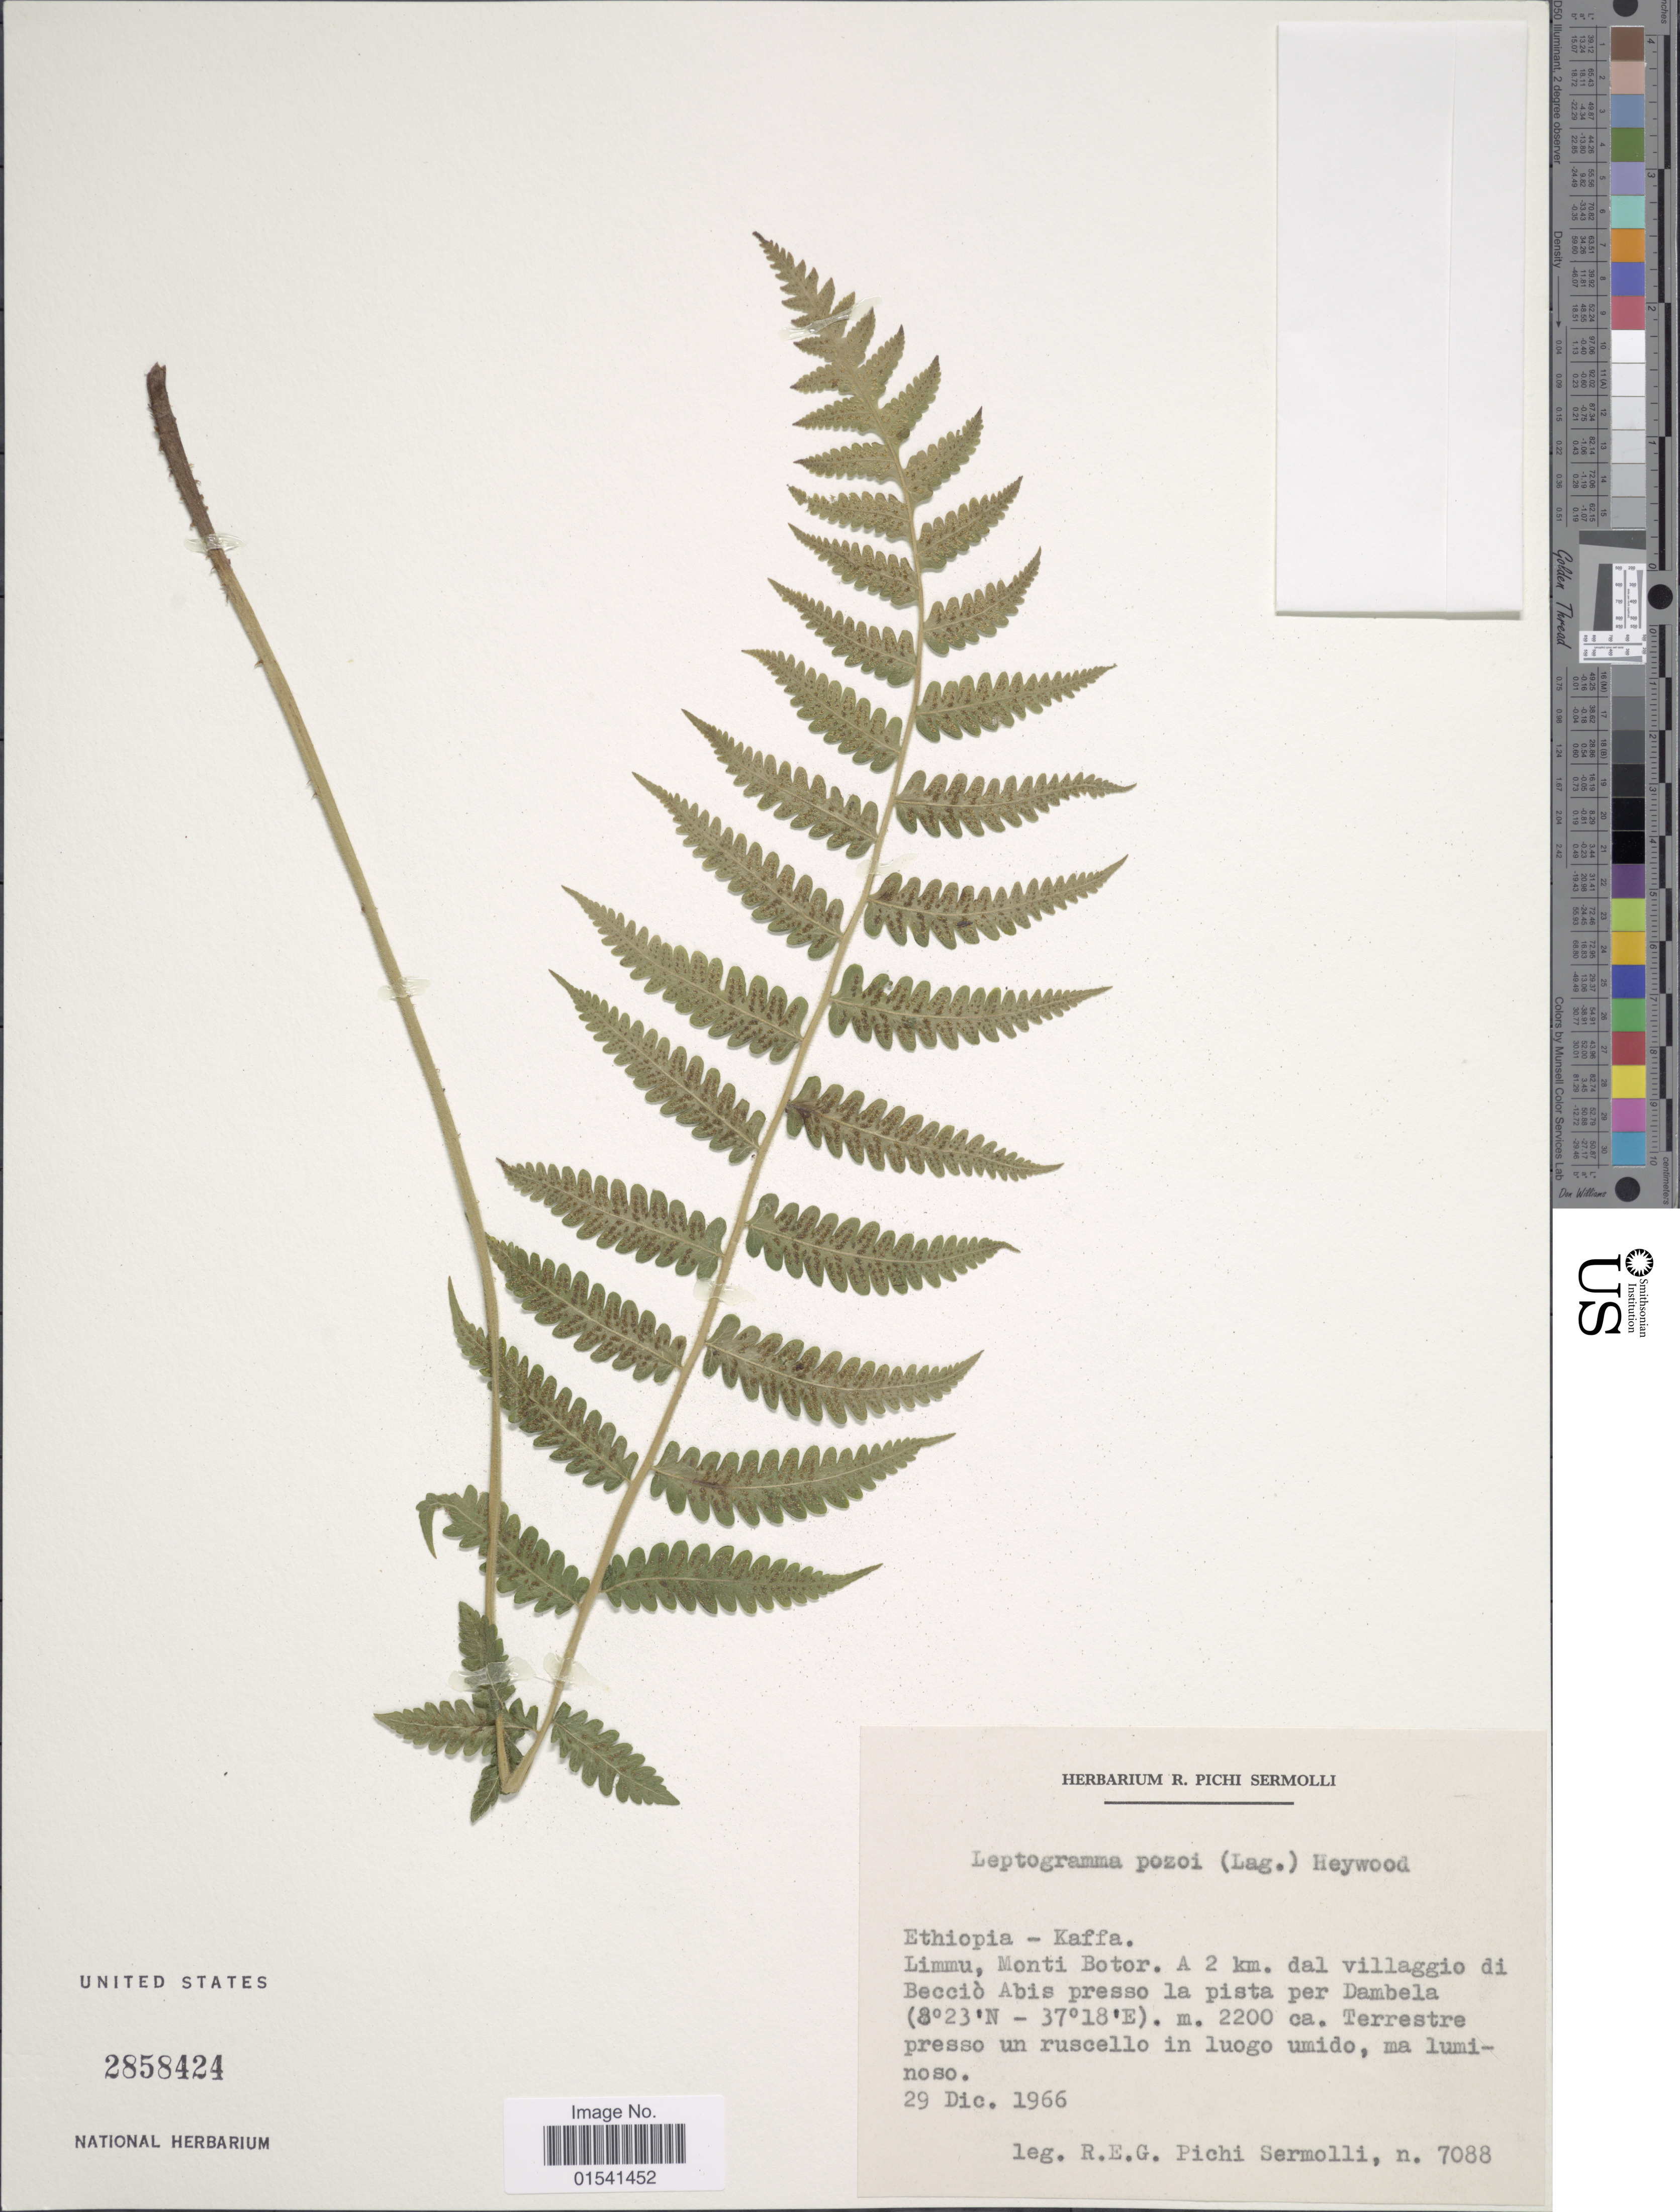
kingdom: Plantae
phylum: Tracheophyta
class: Polypodiopsida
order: Polypodiales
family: Thelypteridaceae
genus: Stegnogramma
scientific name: Stegnogramma pozoi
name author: (Lag.) K. Iwats.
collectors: R. E. Pichi-Sermolli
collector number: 7088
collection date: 1966-12-29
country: Ethiopia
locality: Kaffa. Limmu, Monti Botor. A 2 km. dal villaggio di Becciò Abis presso la pista per Dambela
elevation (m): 2200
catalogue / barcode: US 2858424